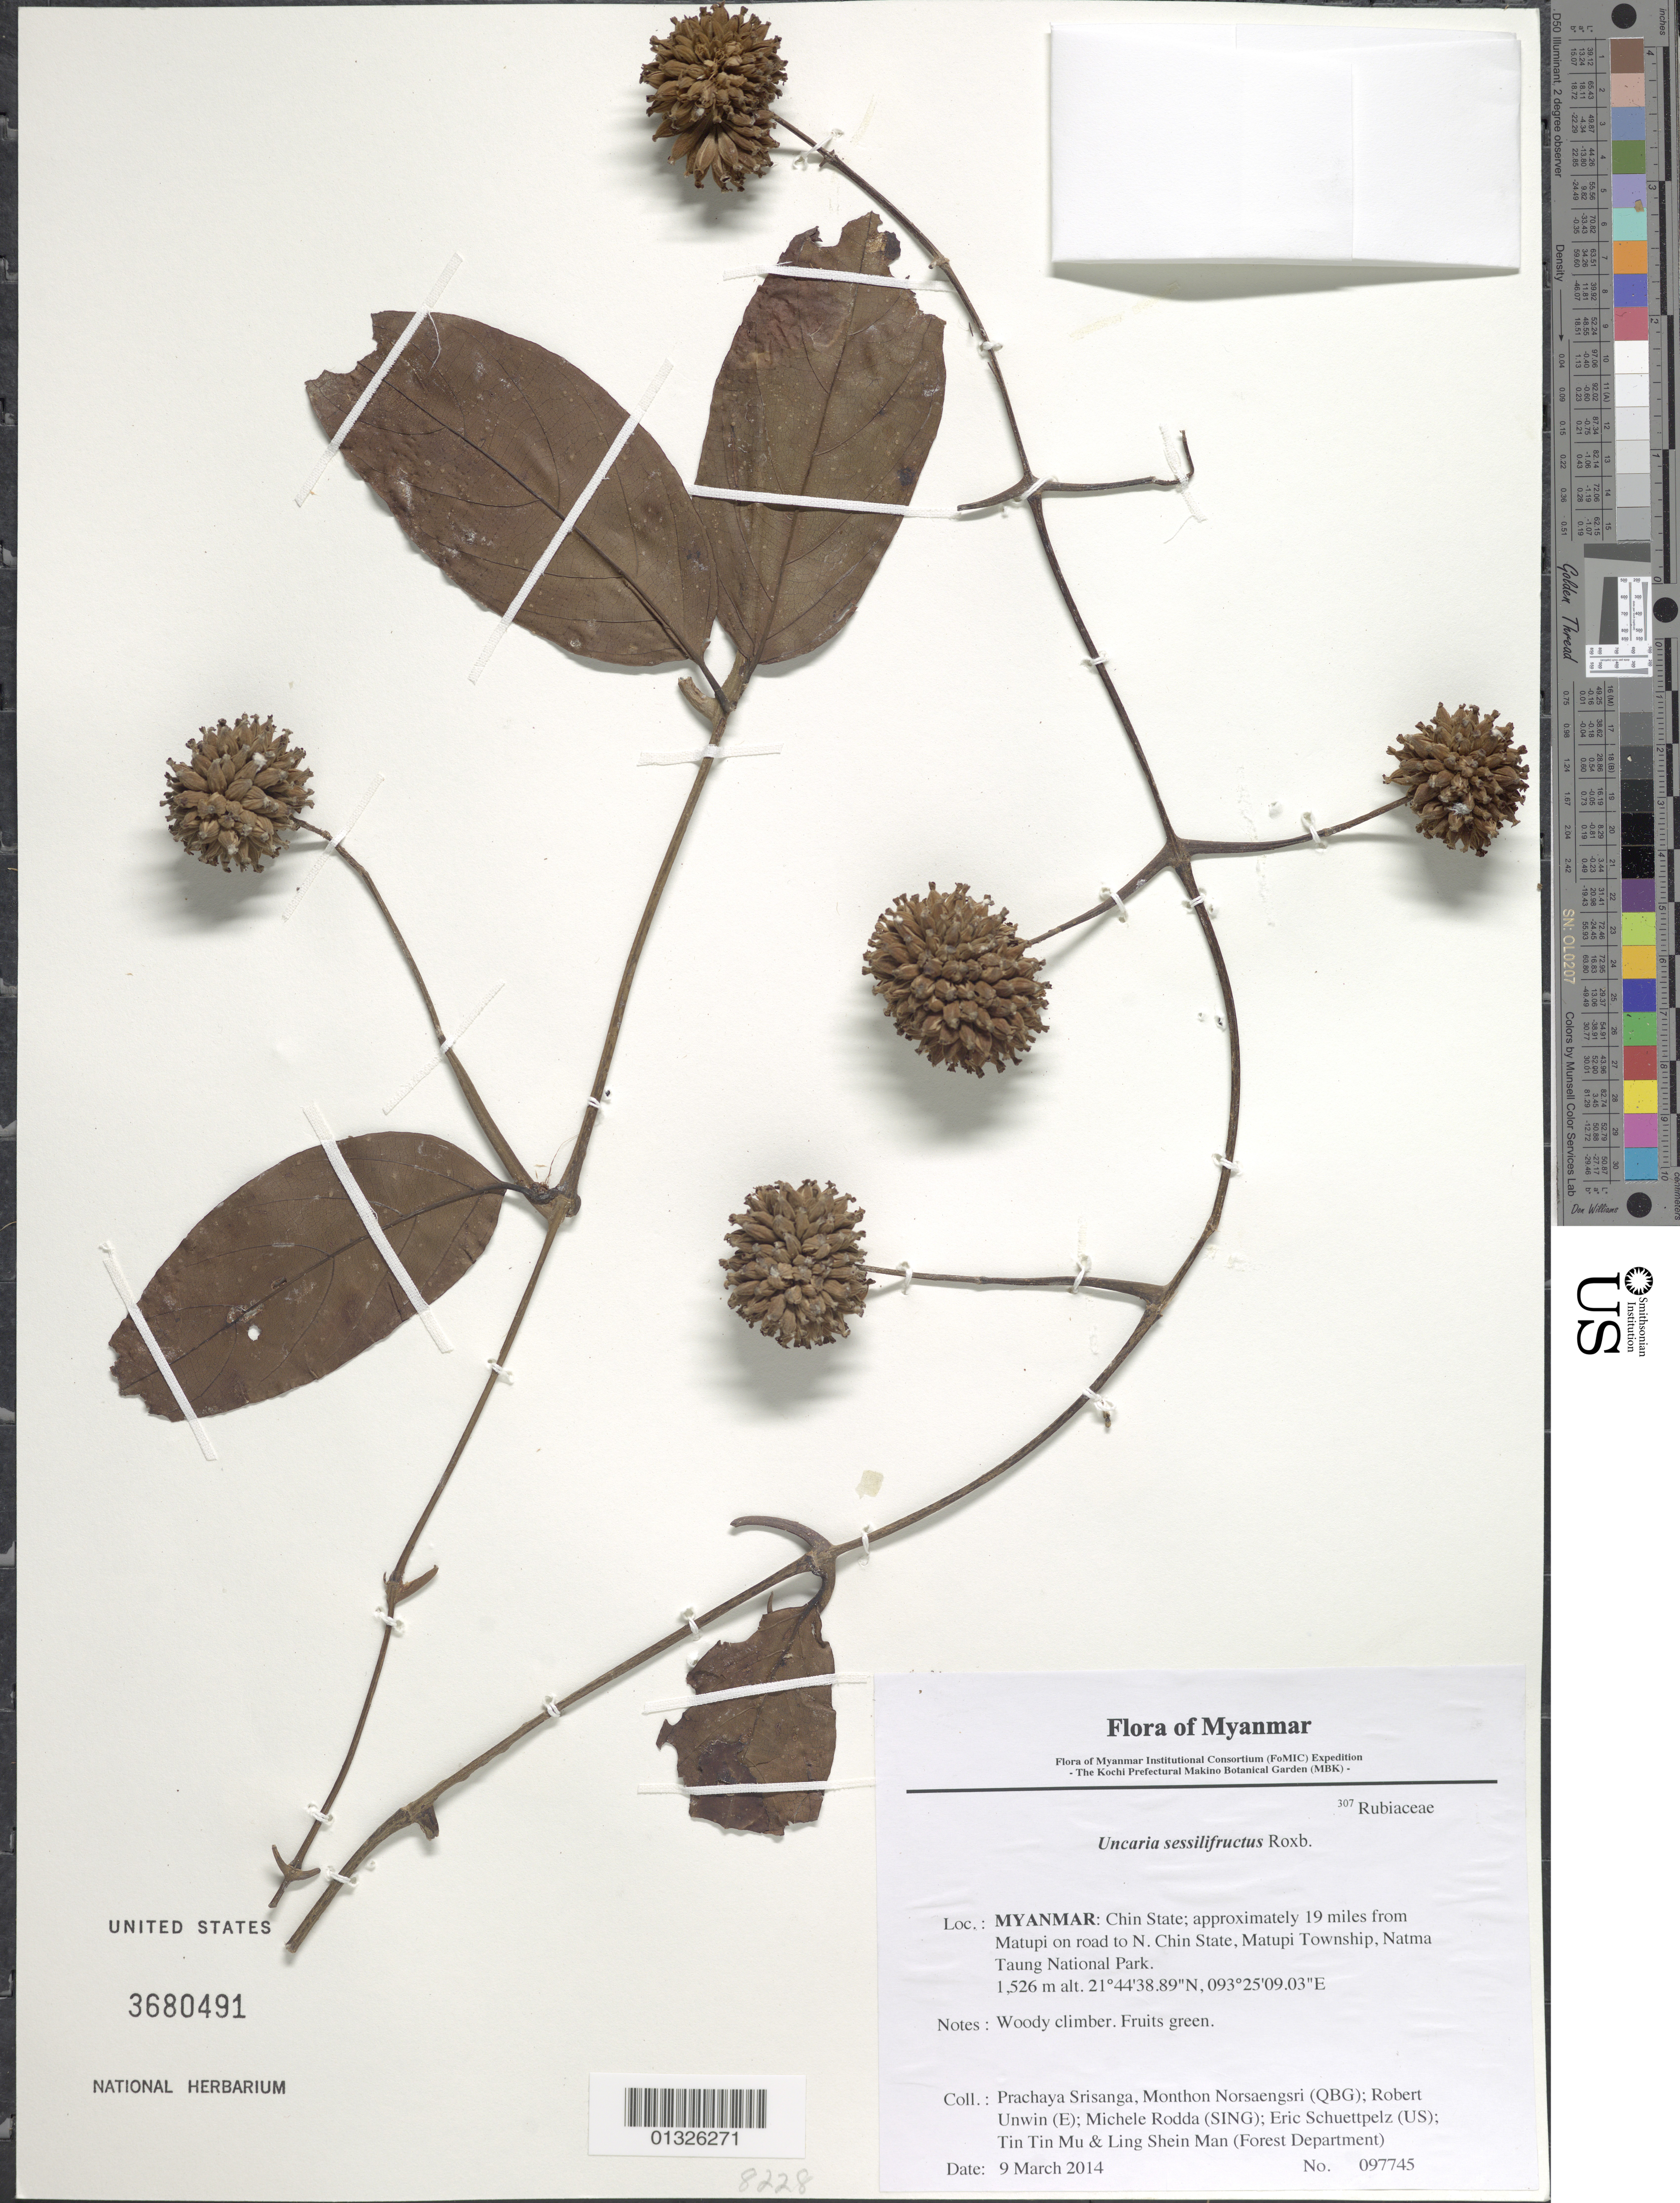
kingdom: Plantae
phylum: Tracheophyta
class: Magnoliopsida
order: Gentianales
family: Rubiaceae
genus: Uncaria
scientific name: Uncaria sessilifructus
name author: Roxb.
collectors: P. Srisanga, M. Norsaengsri, R. Unwin, M. Rodda, E. Schuettpelz, Tin Tin Mu & Ling Shein Man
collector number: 97745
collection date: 2014-03-09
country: Myanmar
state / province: Chin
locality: Approximately 19 miles from Matupi on road to N. Chin State, Matupi Township, Natma Taung National Park.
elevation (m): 1526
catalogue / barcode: US 3680491